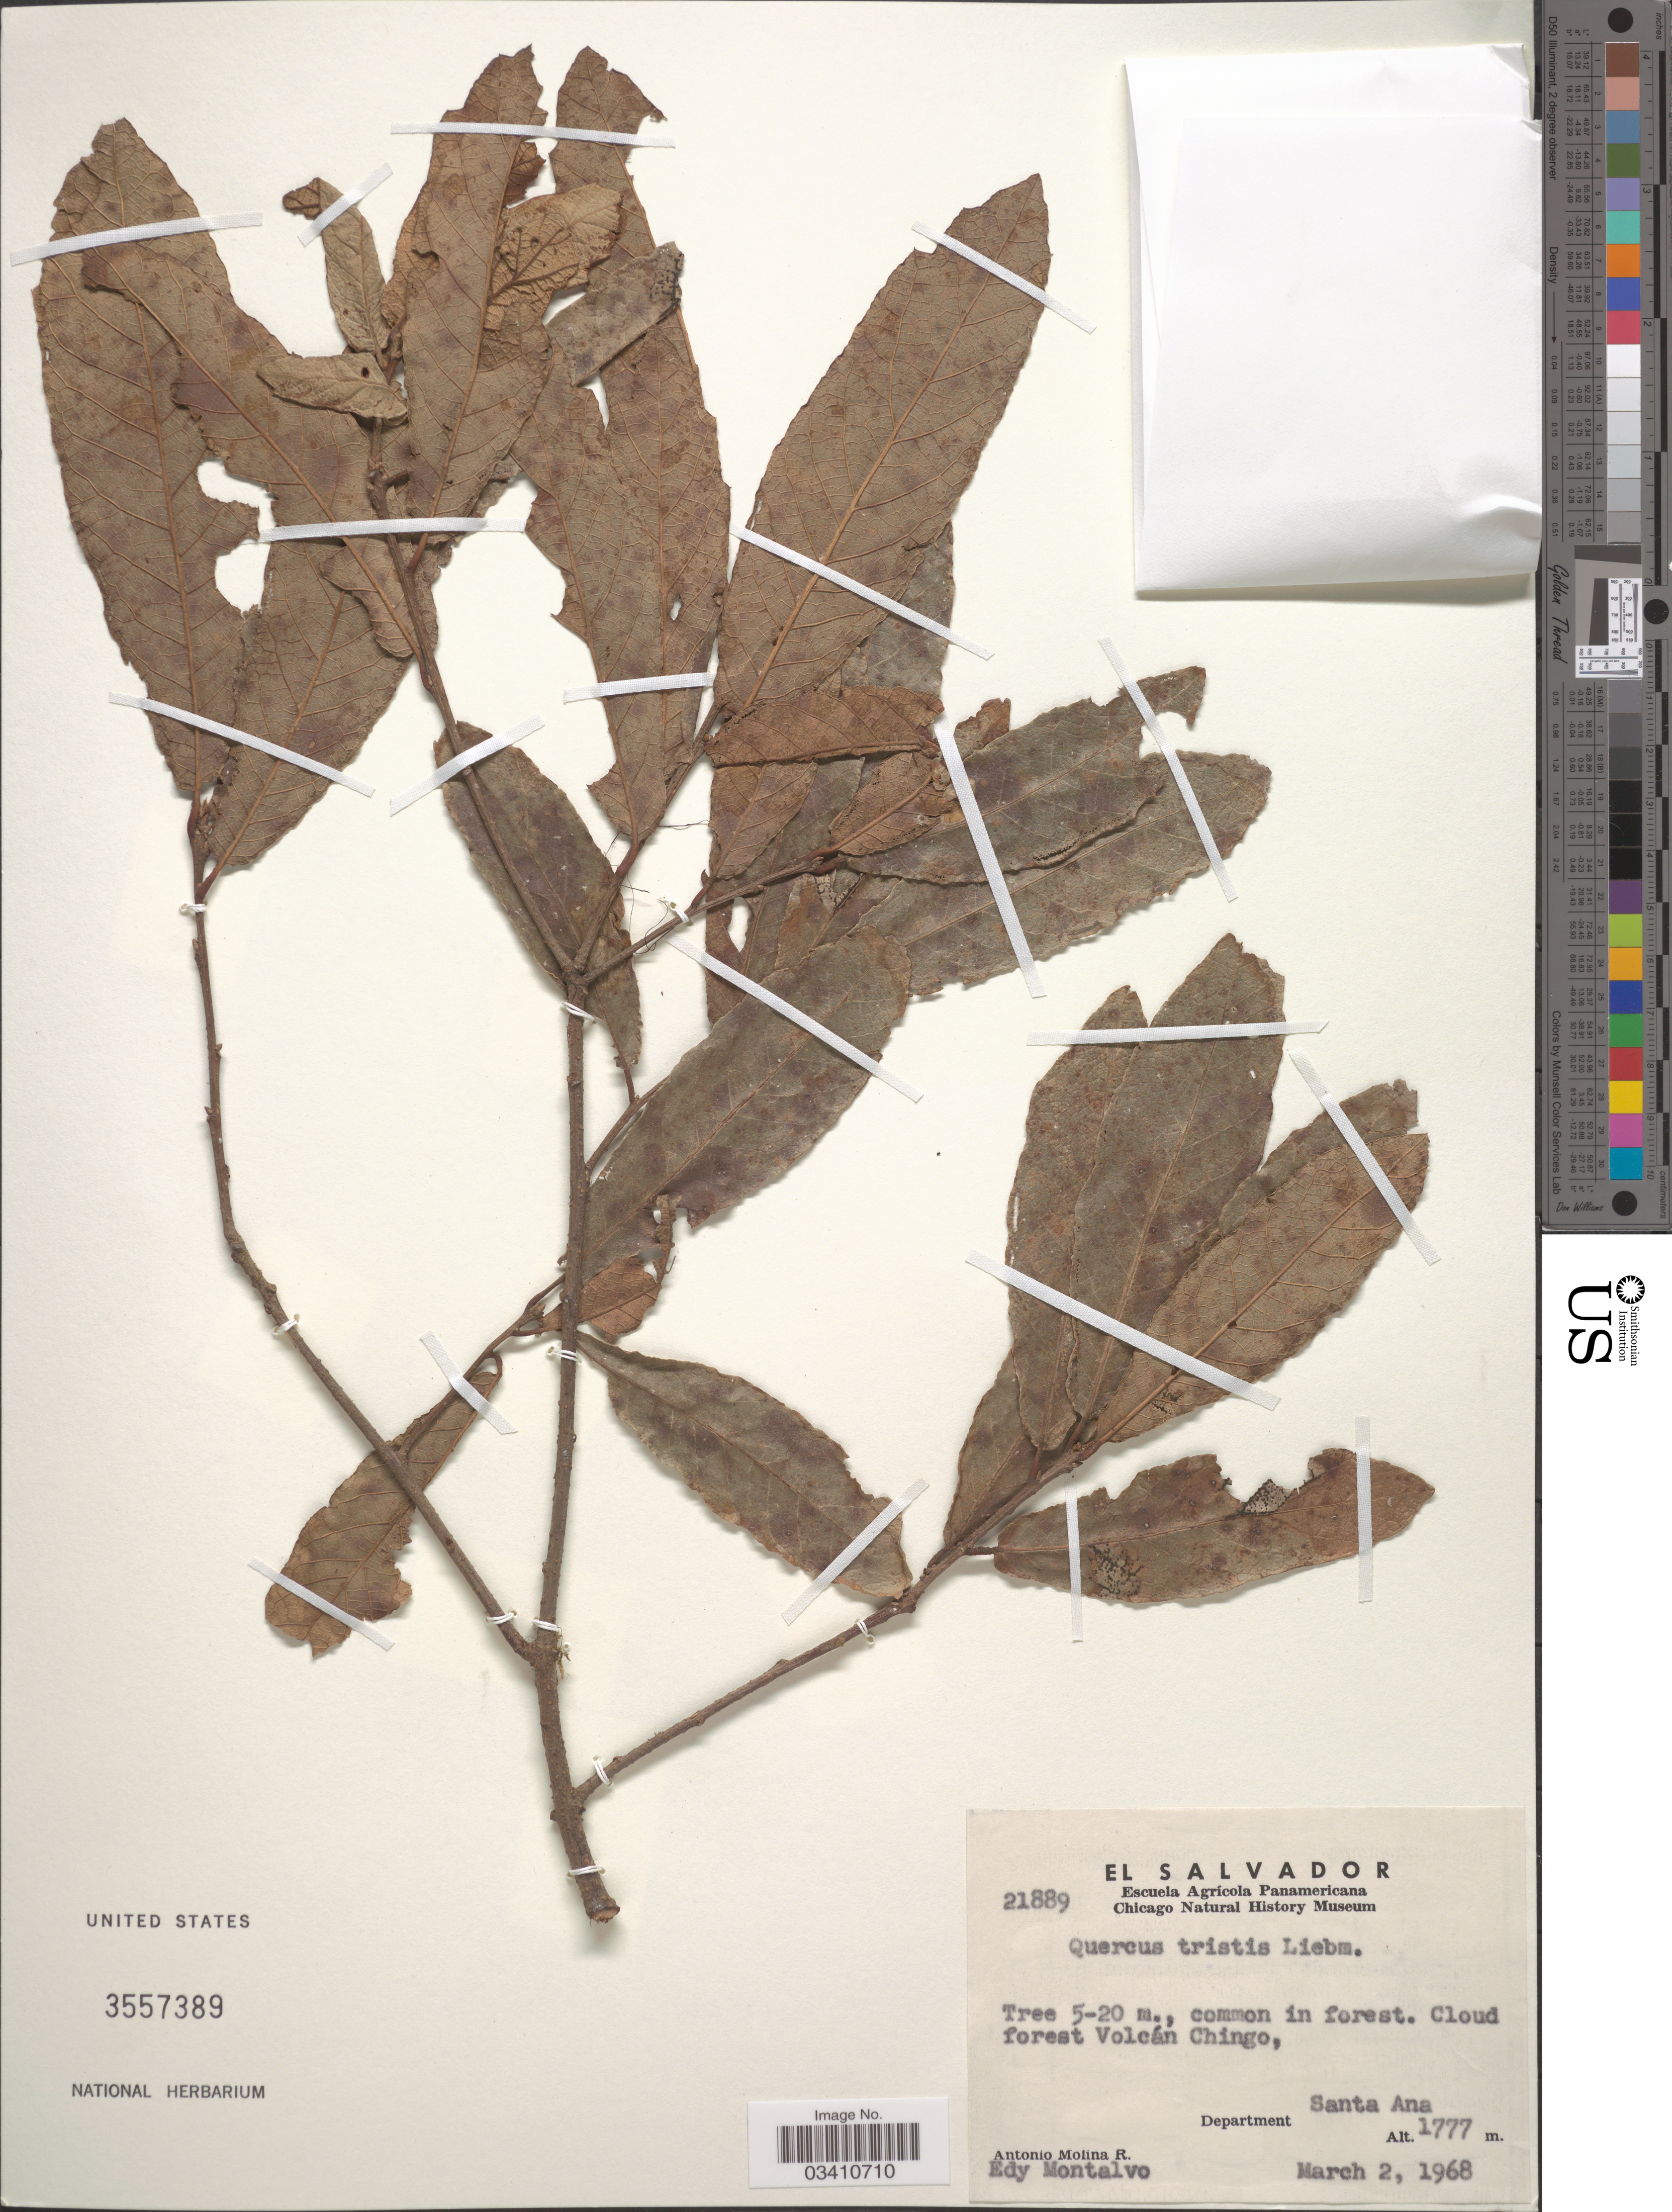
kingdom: Plantae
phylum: Tracheophyta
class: Magnoliopsida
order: Fagales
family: Fagaceae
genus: Quercus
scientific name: Quercus tristis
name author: Liebm.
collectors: A. Molina R. & E. A. Montalvo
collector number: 21889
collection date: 1968-03-02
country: El Salvador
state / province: Santa Ana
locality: Cloud forest Volcán Chingo, Department Santa Ana.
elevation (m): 1777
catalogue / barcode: US 3557389